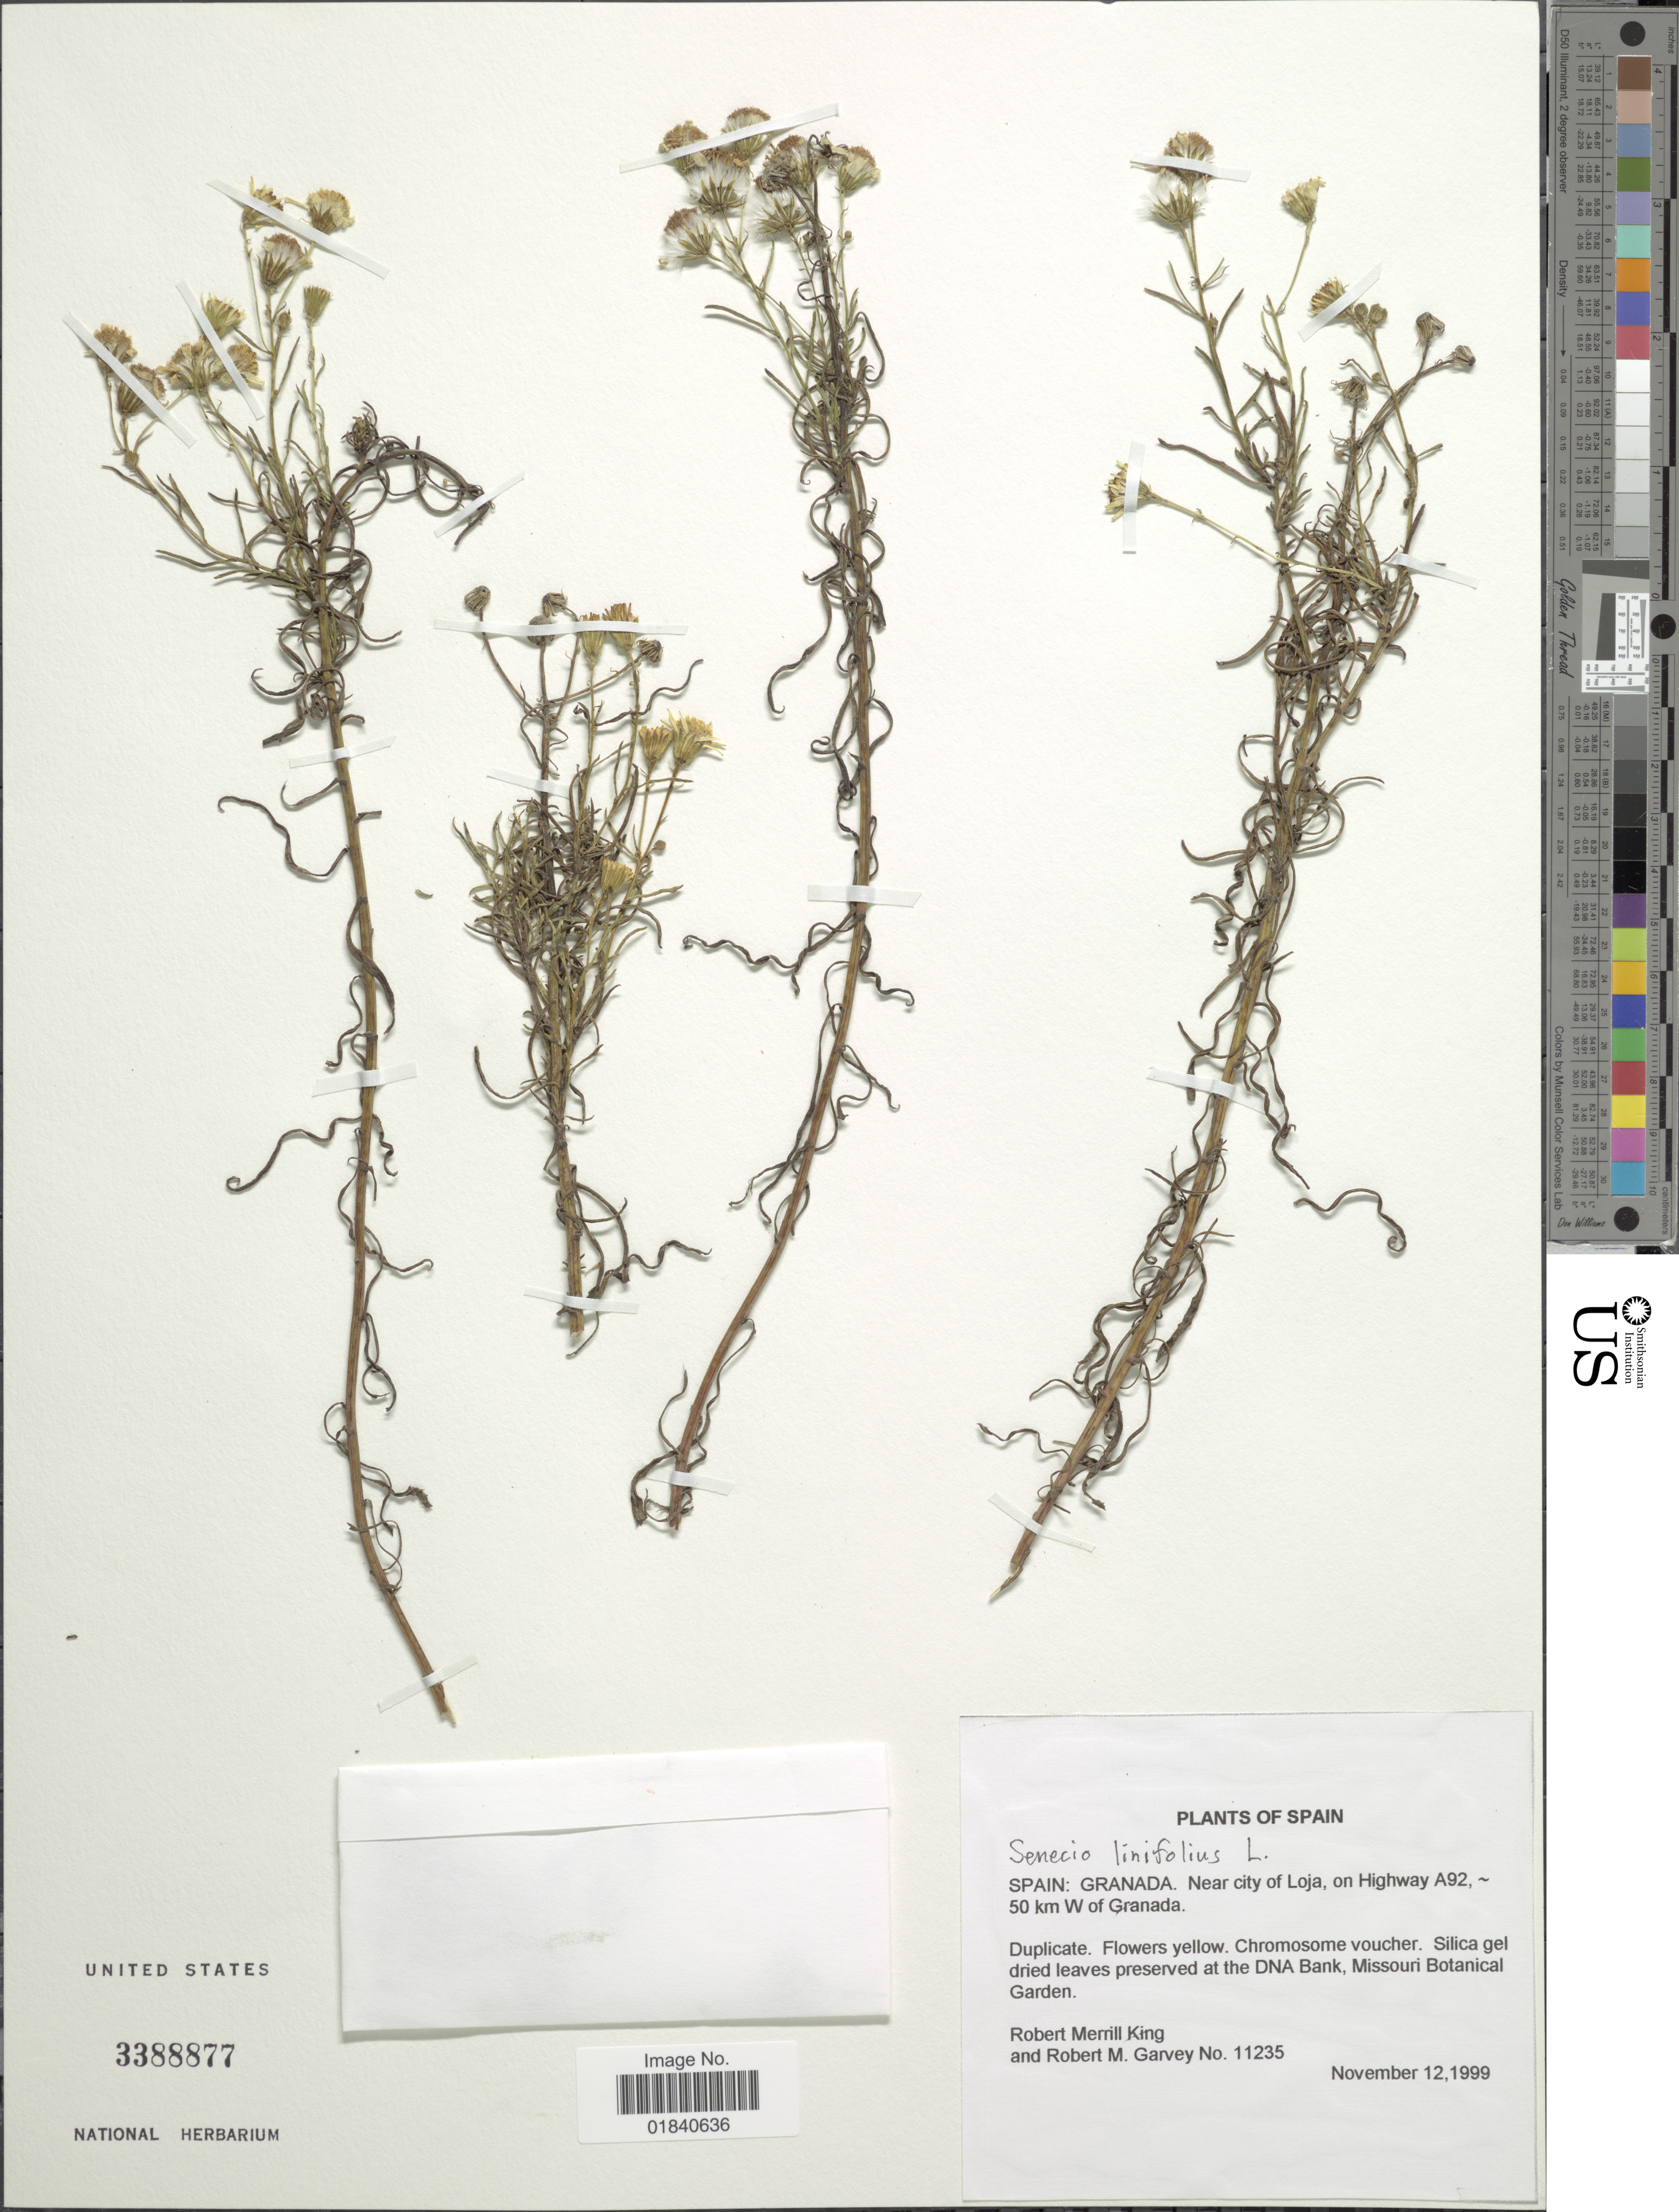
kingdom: Plantae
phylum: Tracheophyta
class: Magnoliopsida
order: Asterales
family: Asteraceae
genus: Senecio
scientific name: Senecio linifolius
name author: (L.) L.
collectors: R. M. King & R. Garvey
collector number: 11235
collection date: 1999-11-12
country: Spain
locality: Granada. Near city of Loja, on Highway A92, : 50 km W of Granada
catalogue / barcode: US 3388877